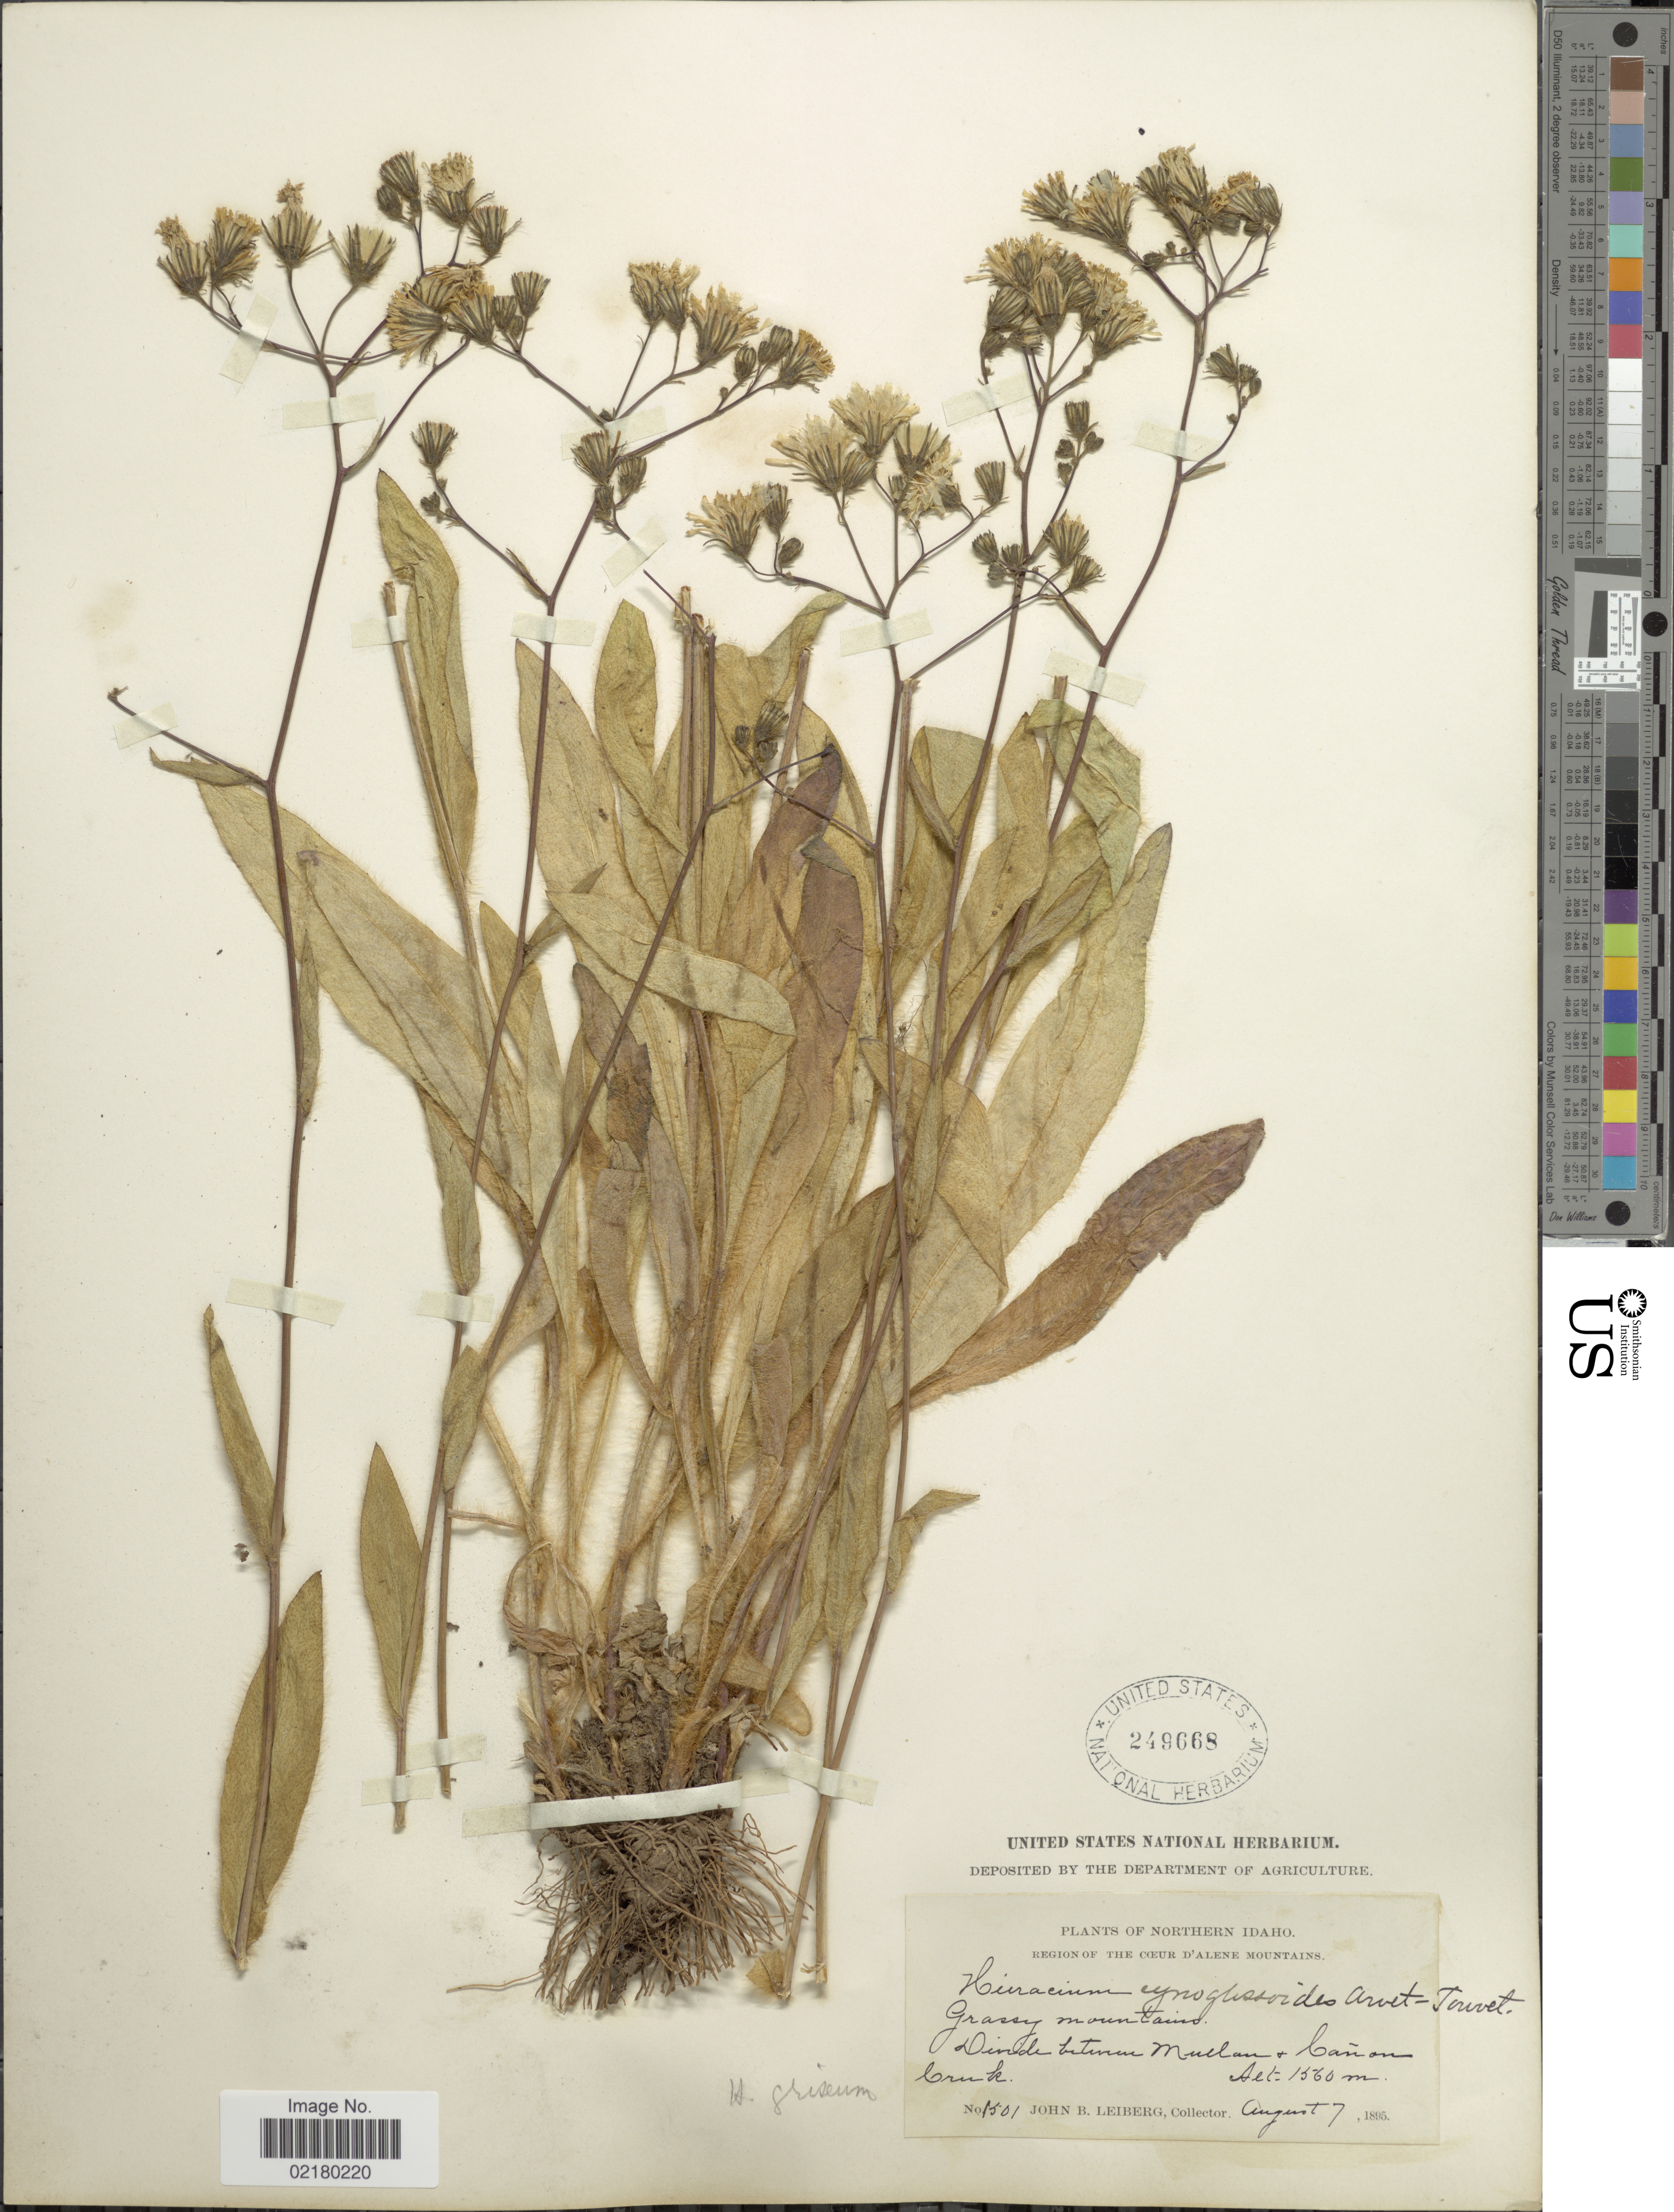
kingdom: Plantae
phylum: Tracheophyta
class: Magnoliopsida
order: Asterales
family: Asteraceae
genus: Hieracium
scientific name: Hieracium griseum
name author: Rydb.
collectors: J. B. Leiberg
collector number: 1501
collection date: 1895-08-07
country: United States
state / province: Idaho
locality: Region of Ceyr d'Alene Mountains, grassy mountains, Divide between Mullan + Cañon Creek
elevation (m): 1560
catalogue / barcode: US 249668